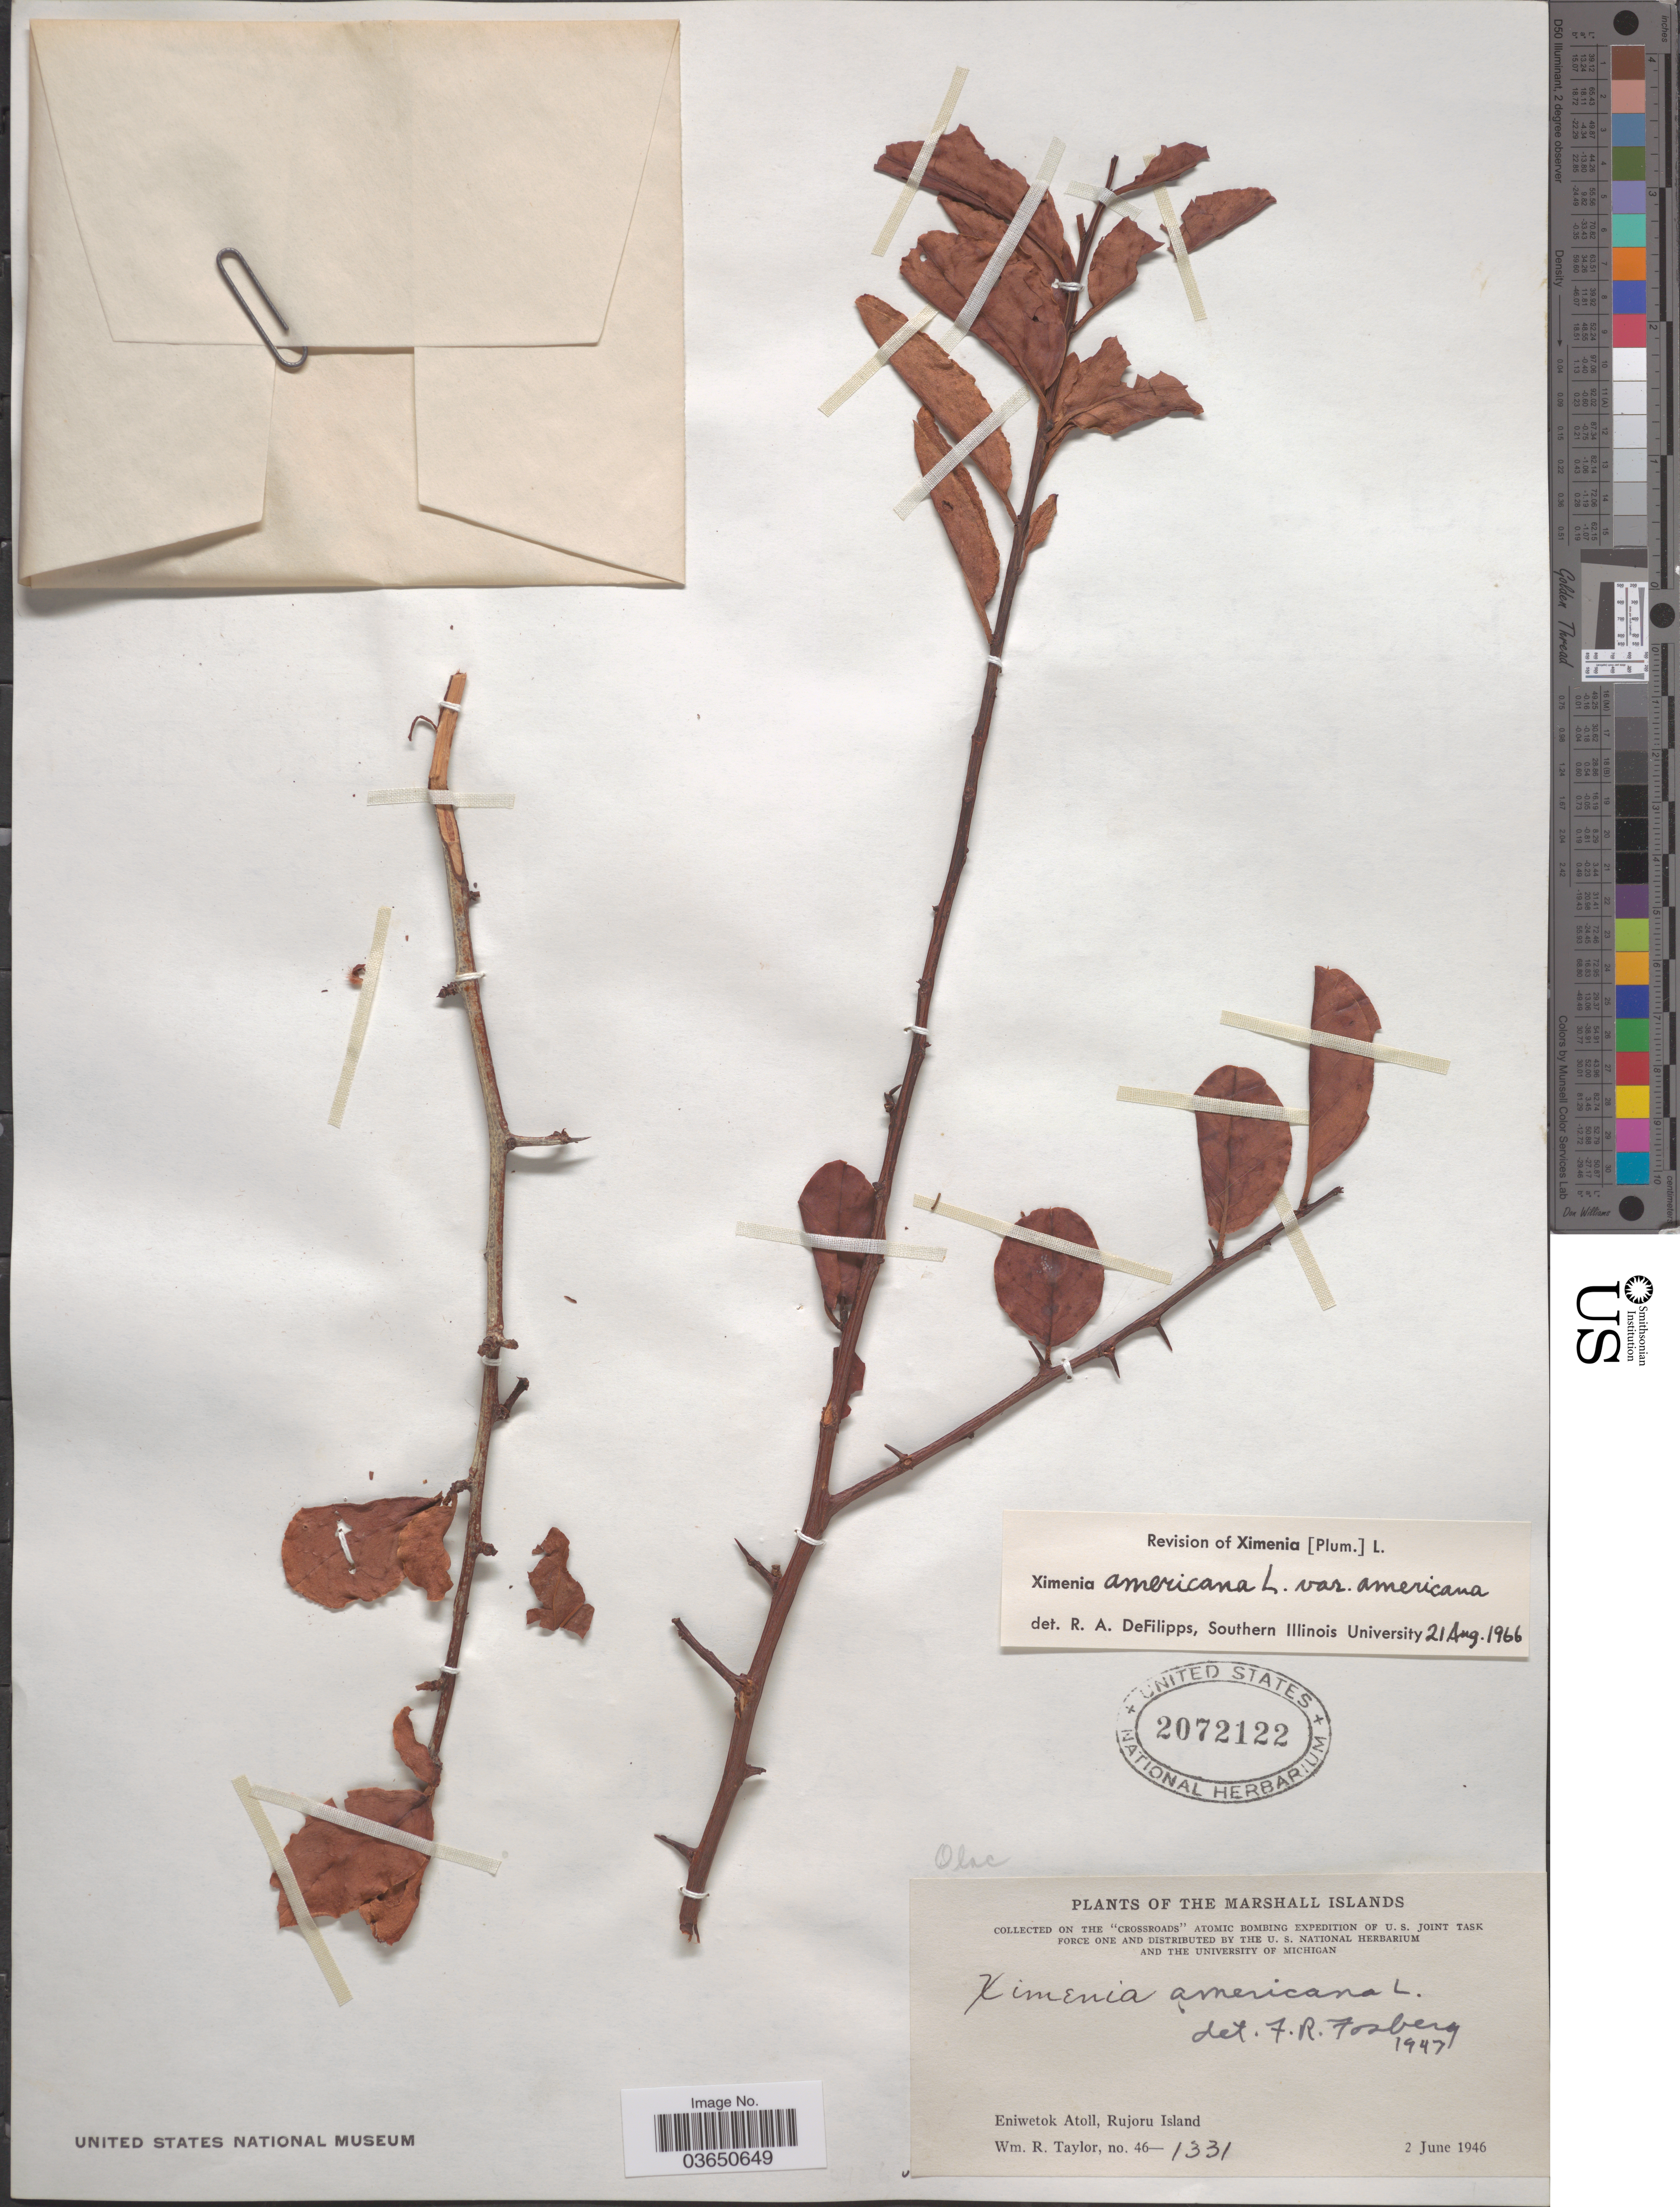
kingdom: Plantae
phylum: Tracheophyta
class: Magnoliopsida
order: Santalales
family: Ximeniaceae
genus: Ximenia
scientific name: Ximenia americana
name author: L.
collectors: W. R. Taylor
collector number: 46-1331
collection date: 1946-06-02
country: Marshall Islands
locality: Eniwetok Atoll, Rujoru Island.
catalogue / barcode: US 2072122